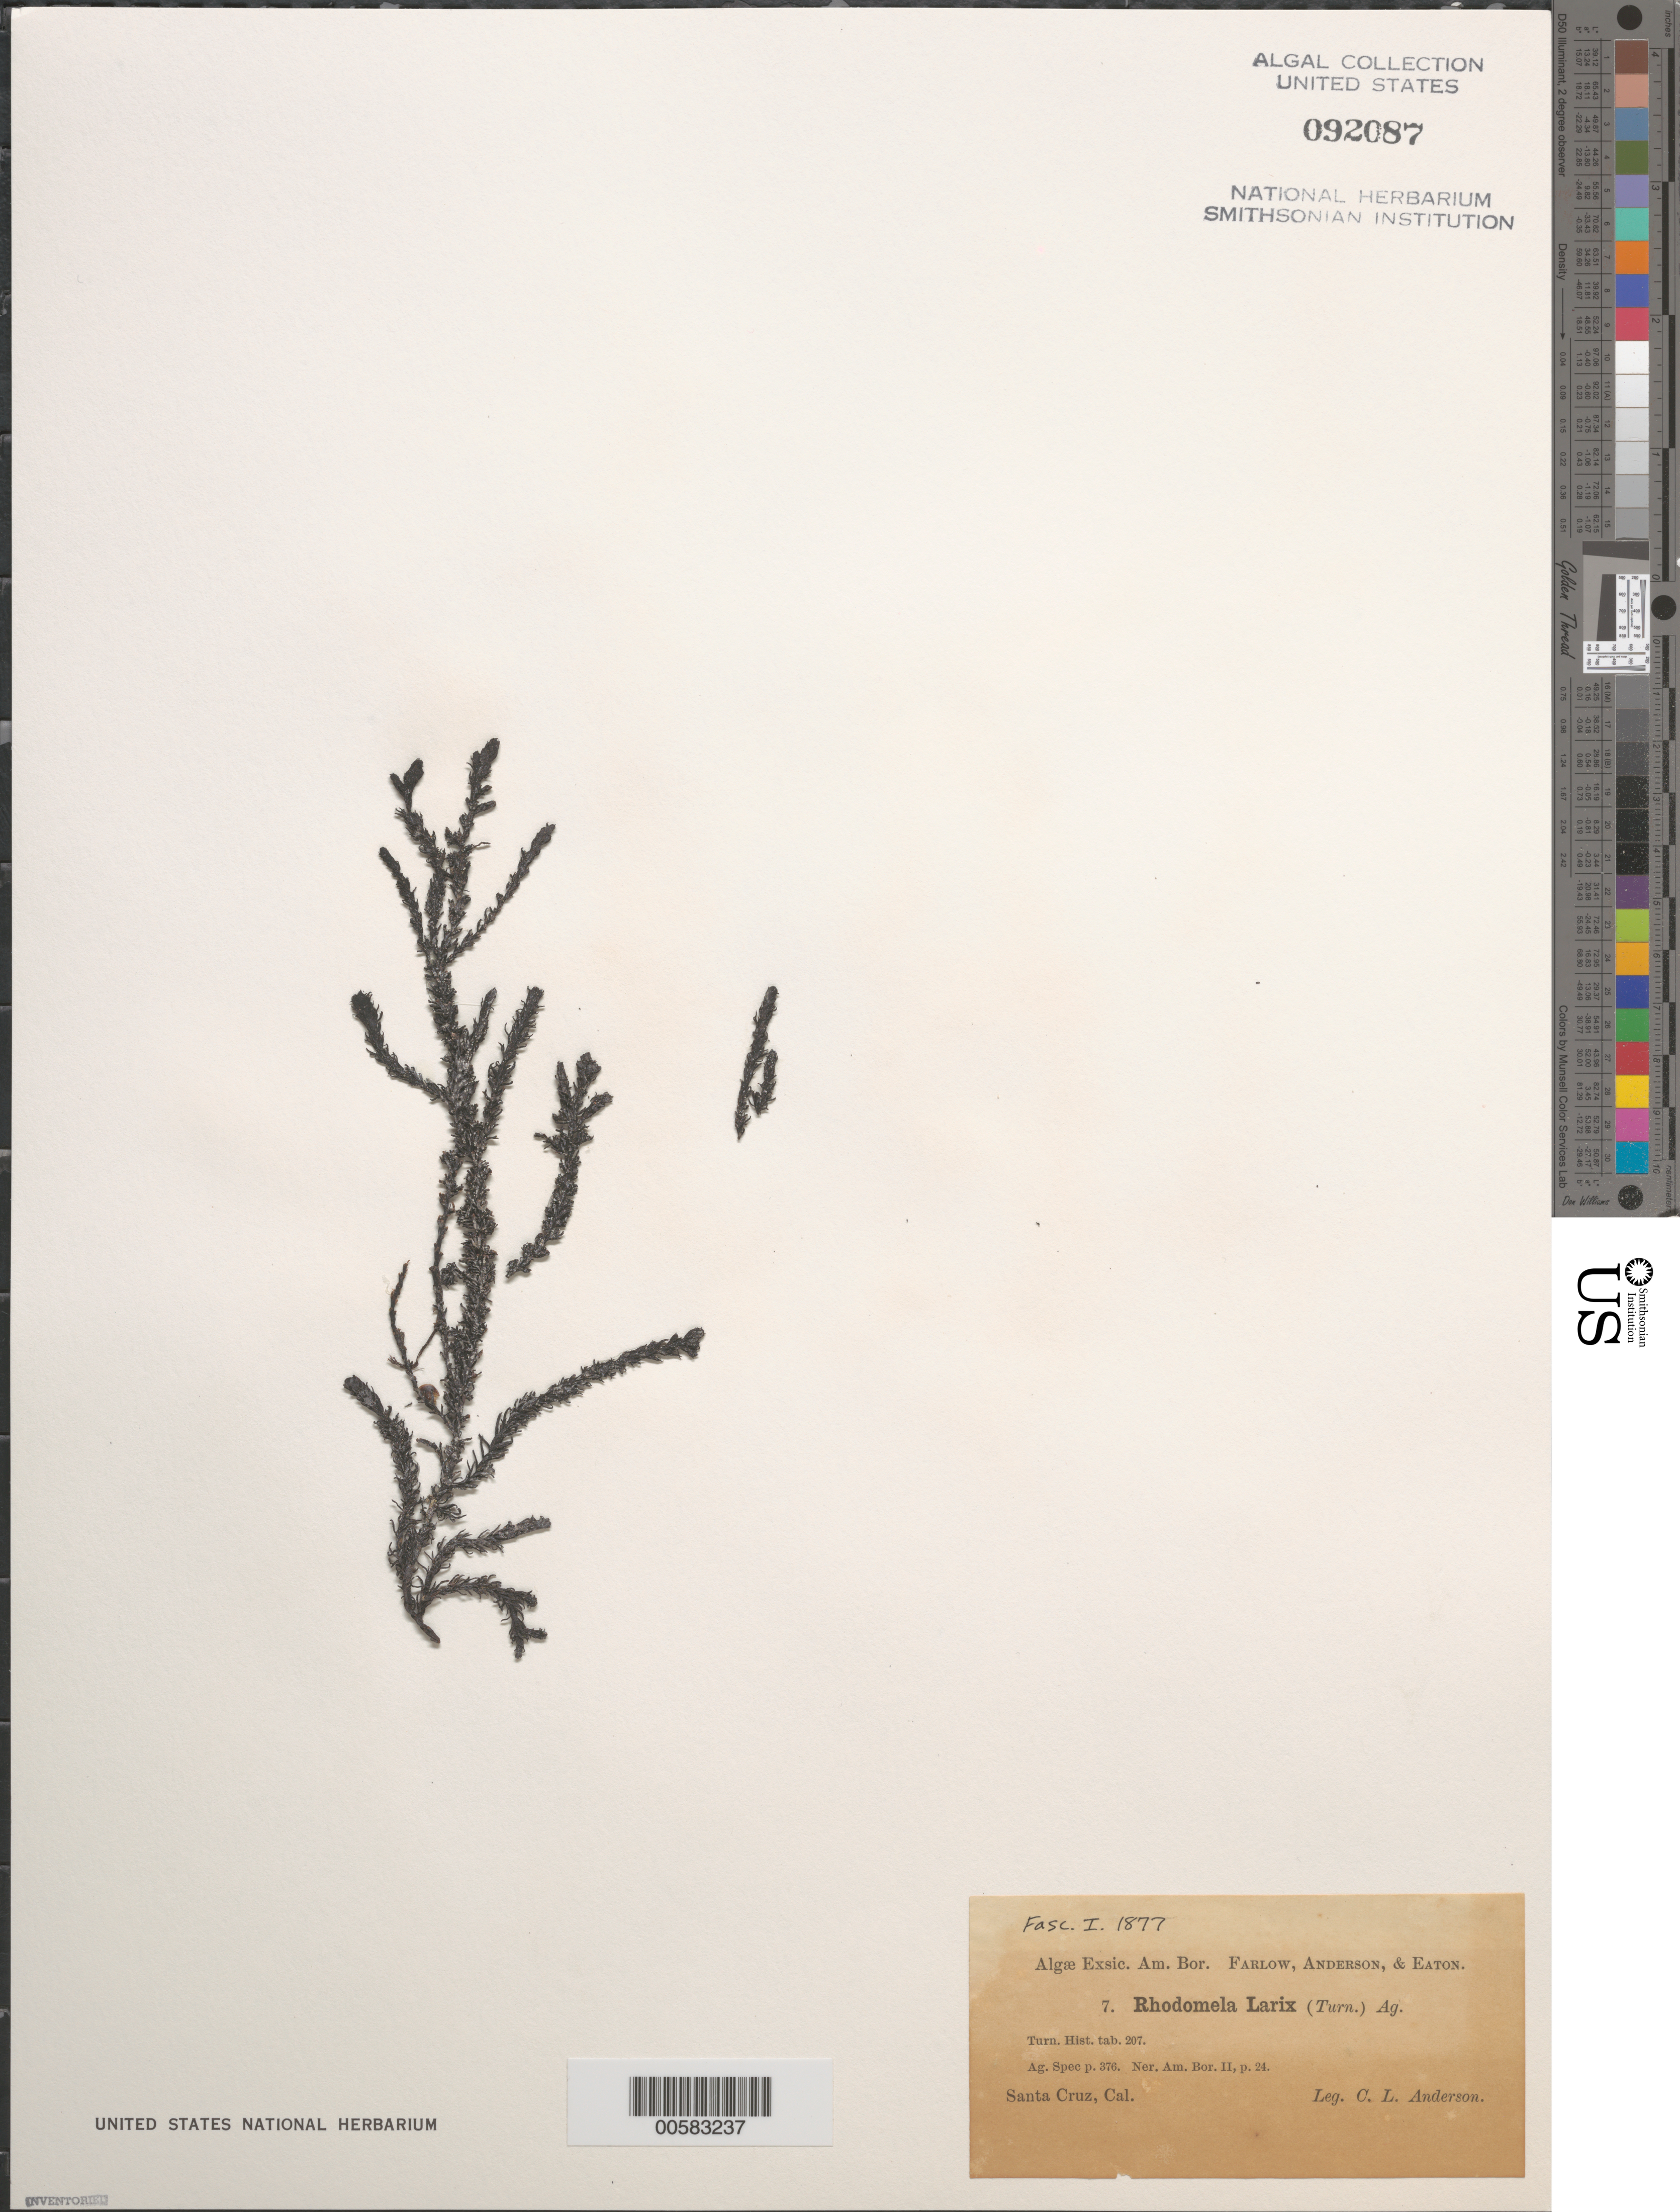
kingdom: Plantae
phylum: Rhodophyta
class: Florideophyceae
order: Ceramiales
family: Rhodomelaceae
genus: Neorhodomela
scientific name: Neorhodomela larix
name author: (Turner) Masuda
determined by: Algae name updating Project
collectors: C. L. Anderson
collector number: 7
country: United States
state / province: California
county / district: Santa Cruz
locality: Santa Cruz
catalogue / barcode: US 92087